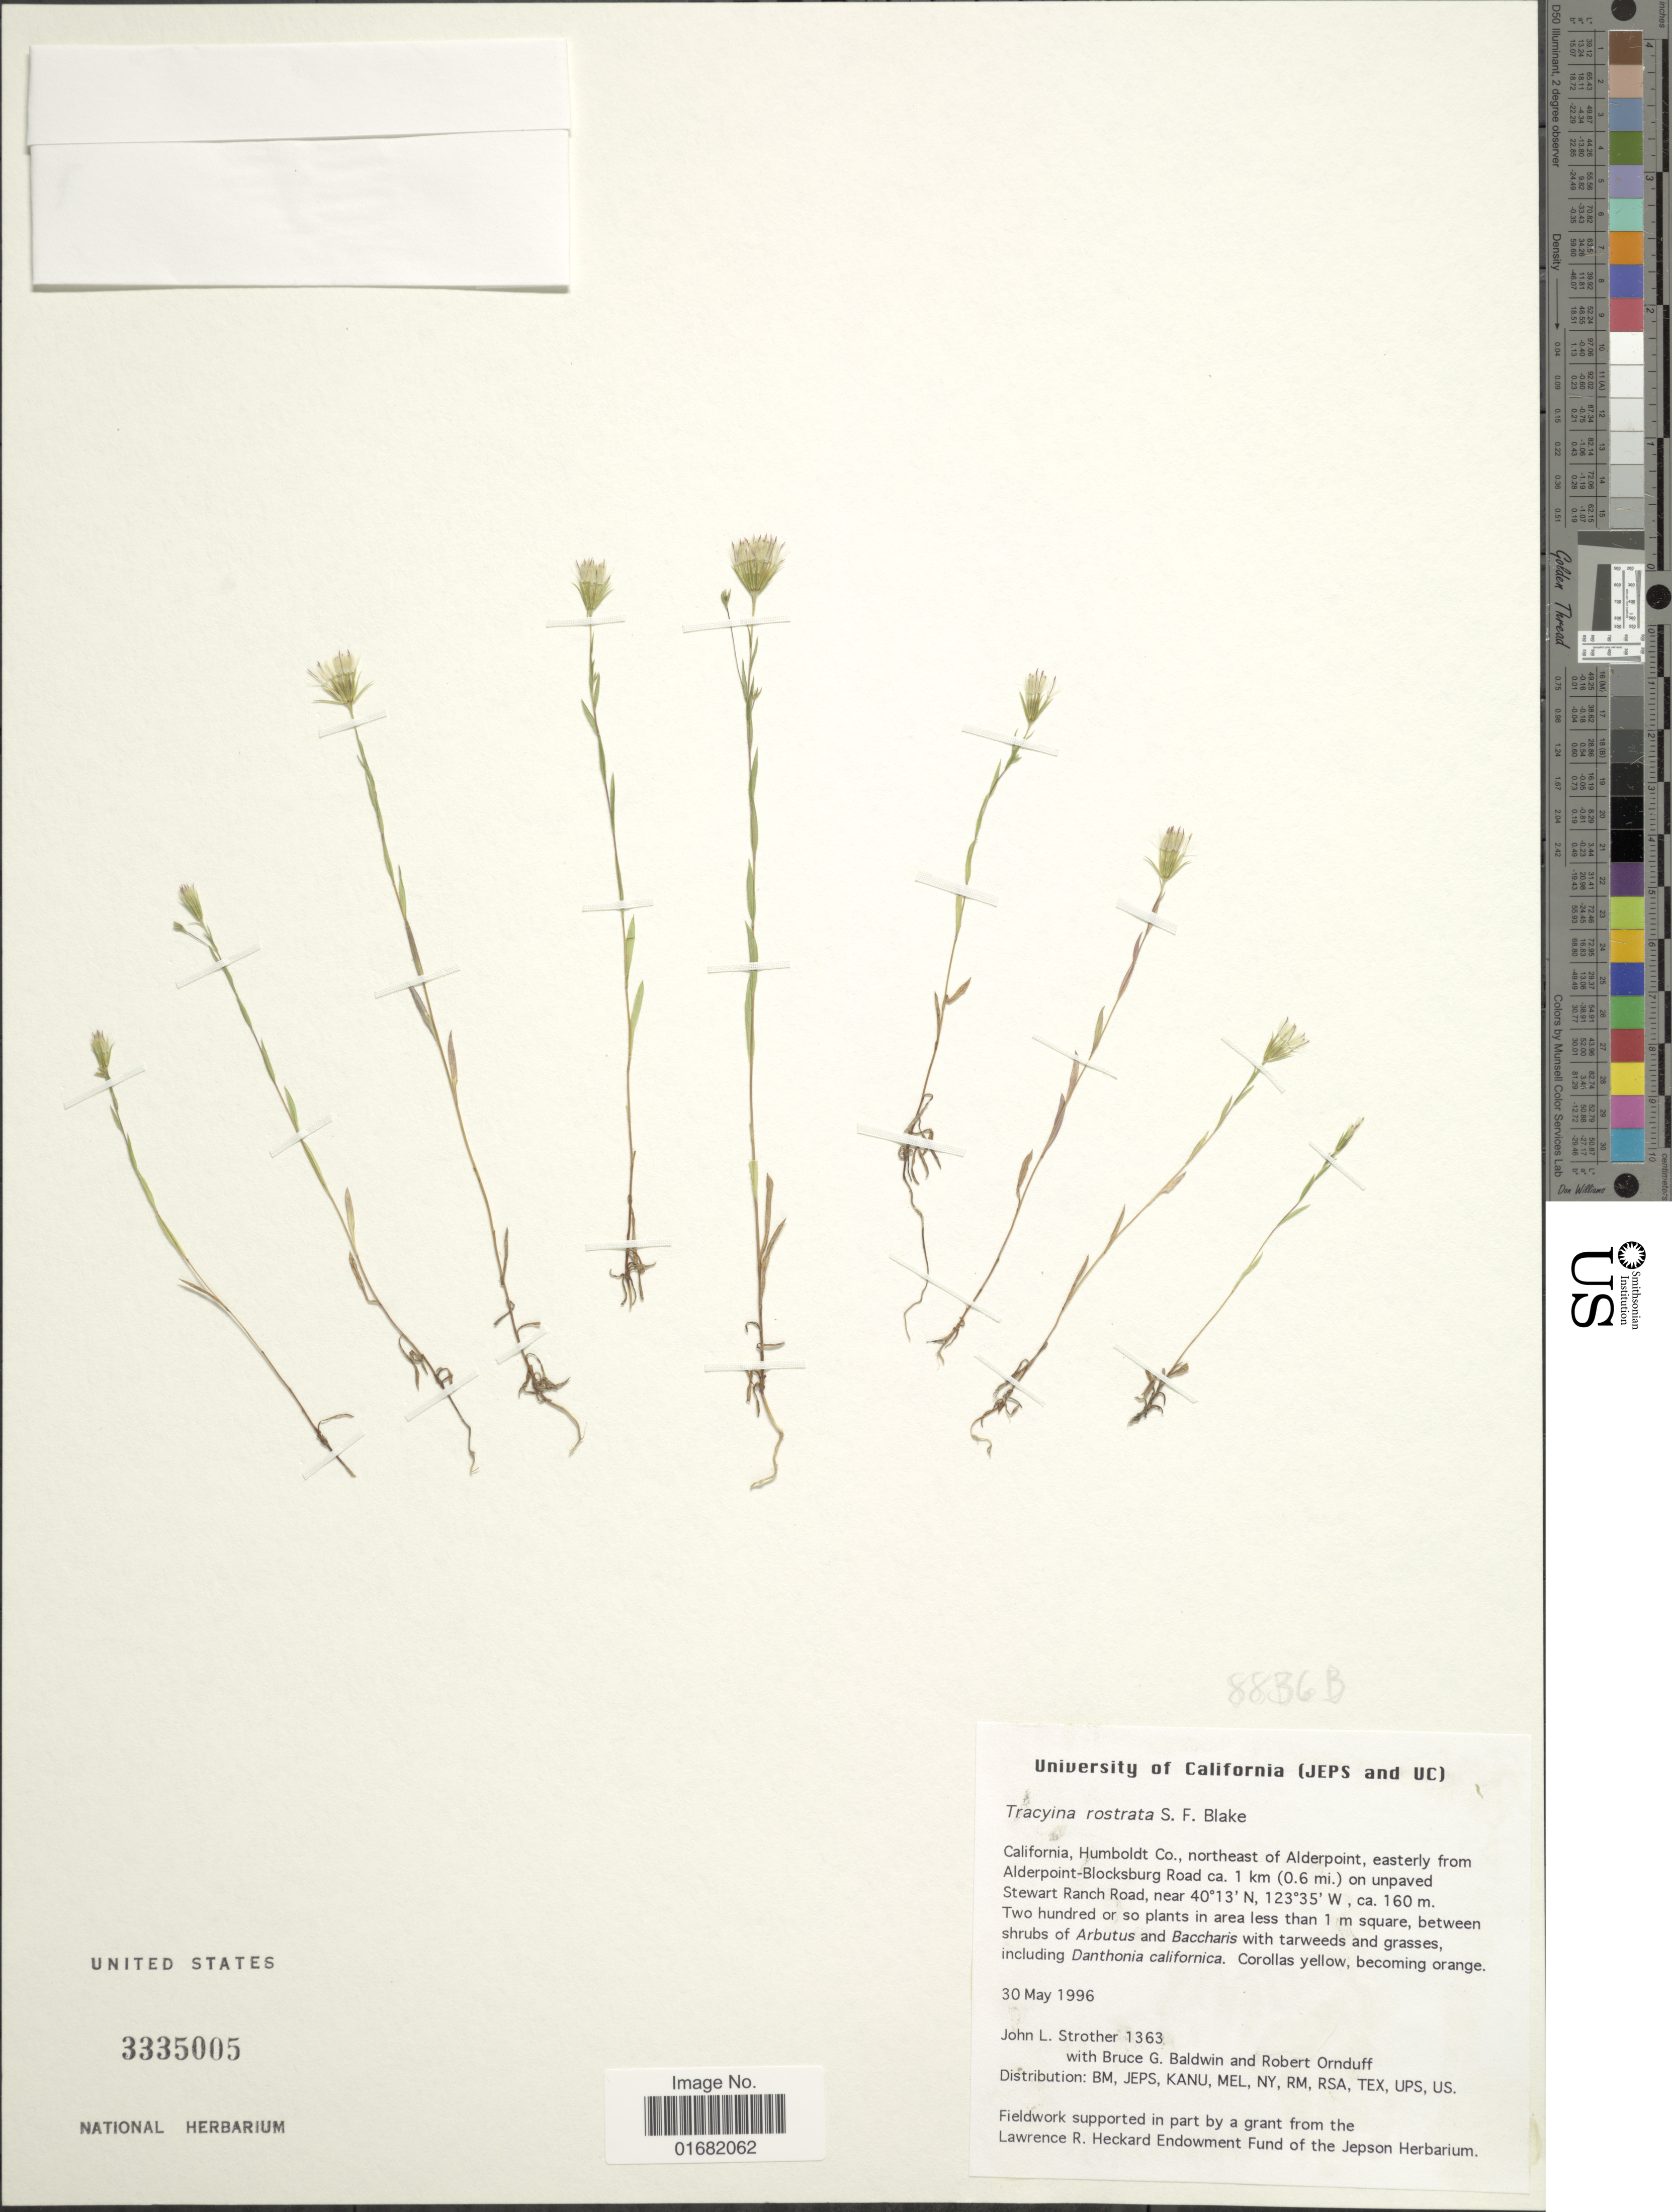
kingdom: Plantae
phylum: Tracheophyta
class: Magnoliopsida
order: Asterales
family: Asteraceae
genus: Tracyina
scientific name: Tracyina rostrata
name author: S.F. Blake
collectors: J. L. Strother, B. Baldwin & R. Ornduff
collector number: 1363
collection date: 1996-05-30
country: United States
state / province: California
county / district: Humboldt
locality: Humboldt Co., northeast of Alderpoint, easterly from Alderpoint-Blocksburg Road ca. 1 km (0.6 mi.) on unpaved Stewart Ranch Road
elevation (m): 160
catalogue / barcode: US 3335005